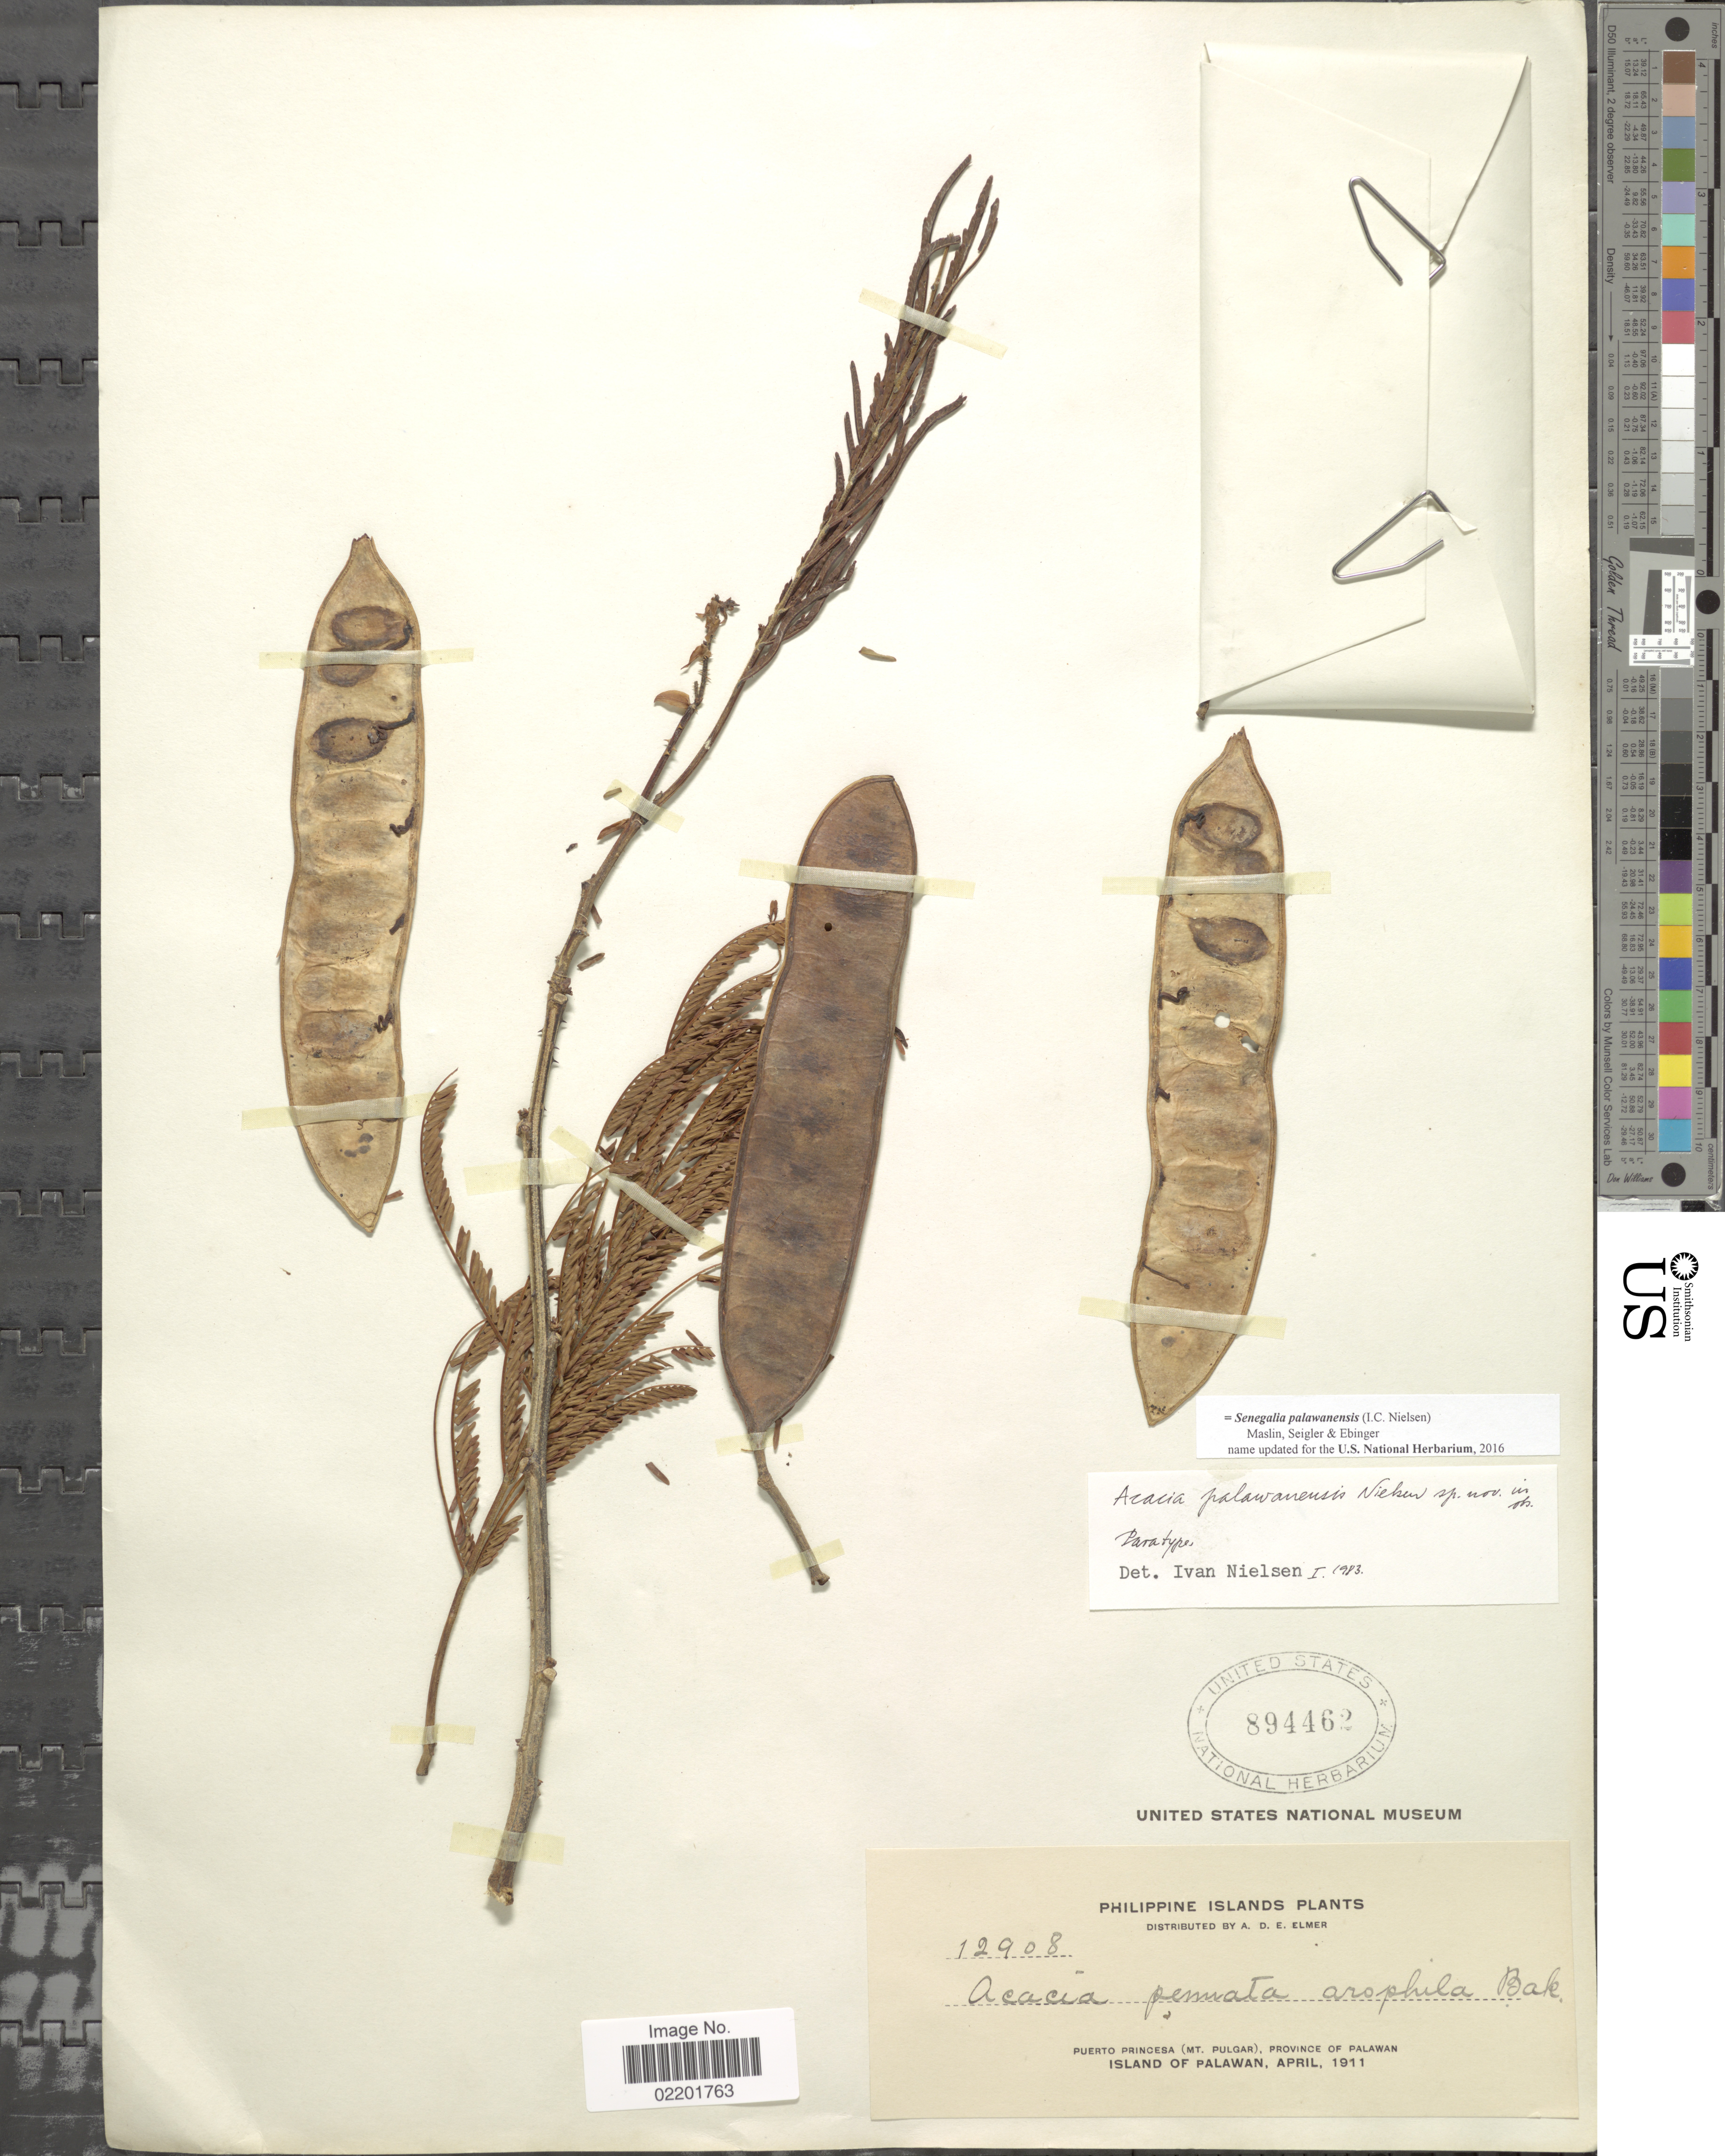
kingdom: Plantae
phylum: Tracheophyta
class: Magnoliopsida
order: Fabales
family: Fabaceae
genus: Senegalia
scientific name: Senegalia palawanensis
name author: (I.C. Nielsen) Maslin et al.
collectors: A. D. E. Elmer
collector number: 12908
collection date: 1911-04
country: Philippines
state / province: Mimaropa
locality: Philippine Islands, Puerto Princesa (Mt. Pulgar), Province of Palawan, Island of Palawan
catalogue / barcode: US 894462